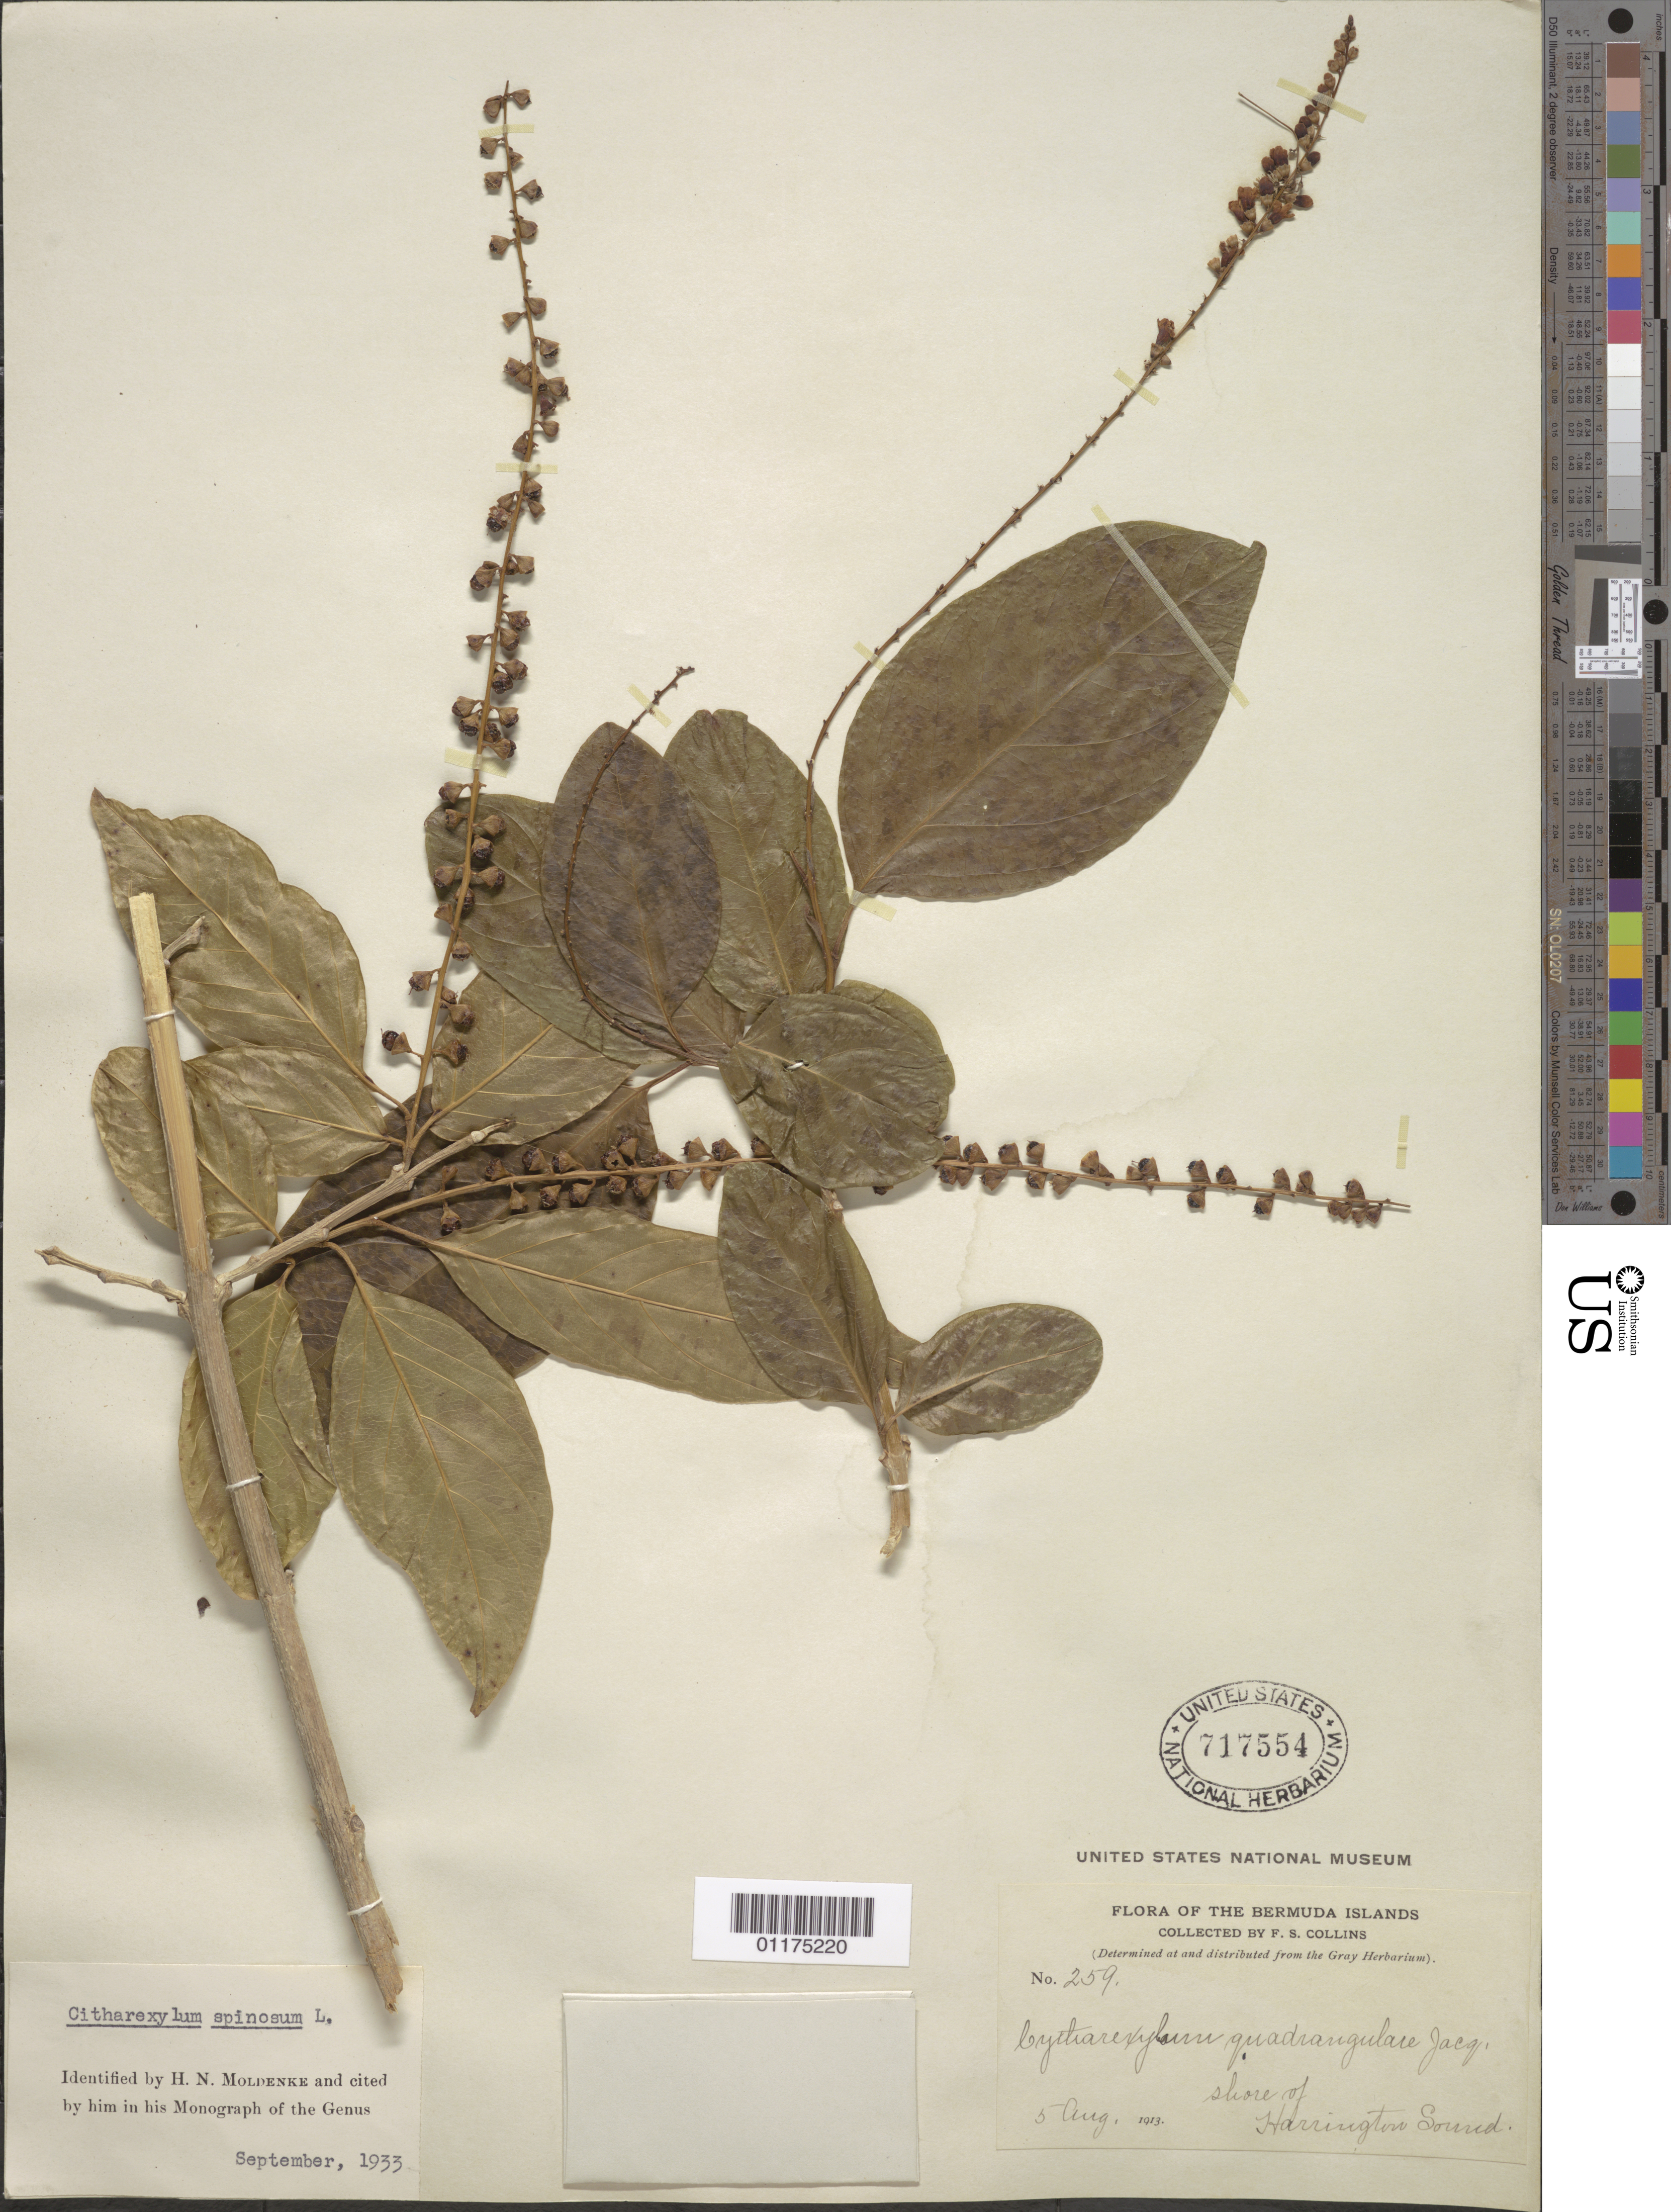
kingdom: Plantae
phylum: Tracheophyta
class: Magnoliopsida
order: Lamiales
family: Verbenaceae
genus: Citharexylum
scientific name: Citharexylum spinosum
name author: L.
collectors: F. Collins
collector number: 259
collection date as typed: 05 Aug 1913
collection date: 1913-08-05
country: Bermuda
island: Bermuda I.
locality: Shore of Harrington Sound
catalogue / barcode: US 717554